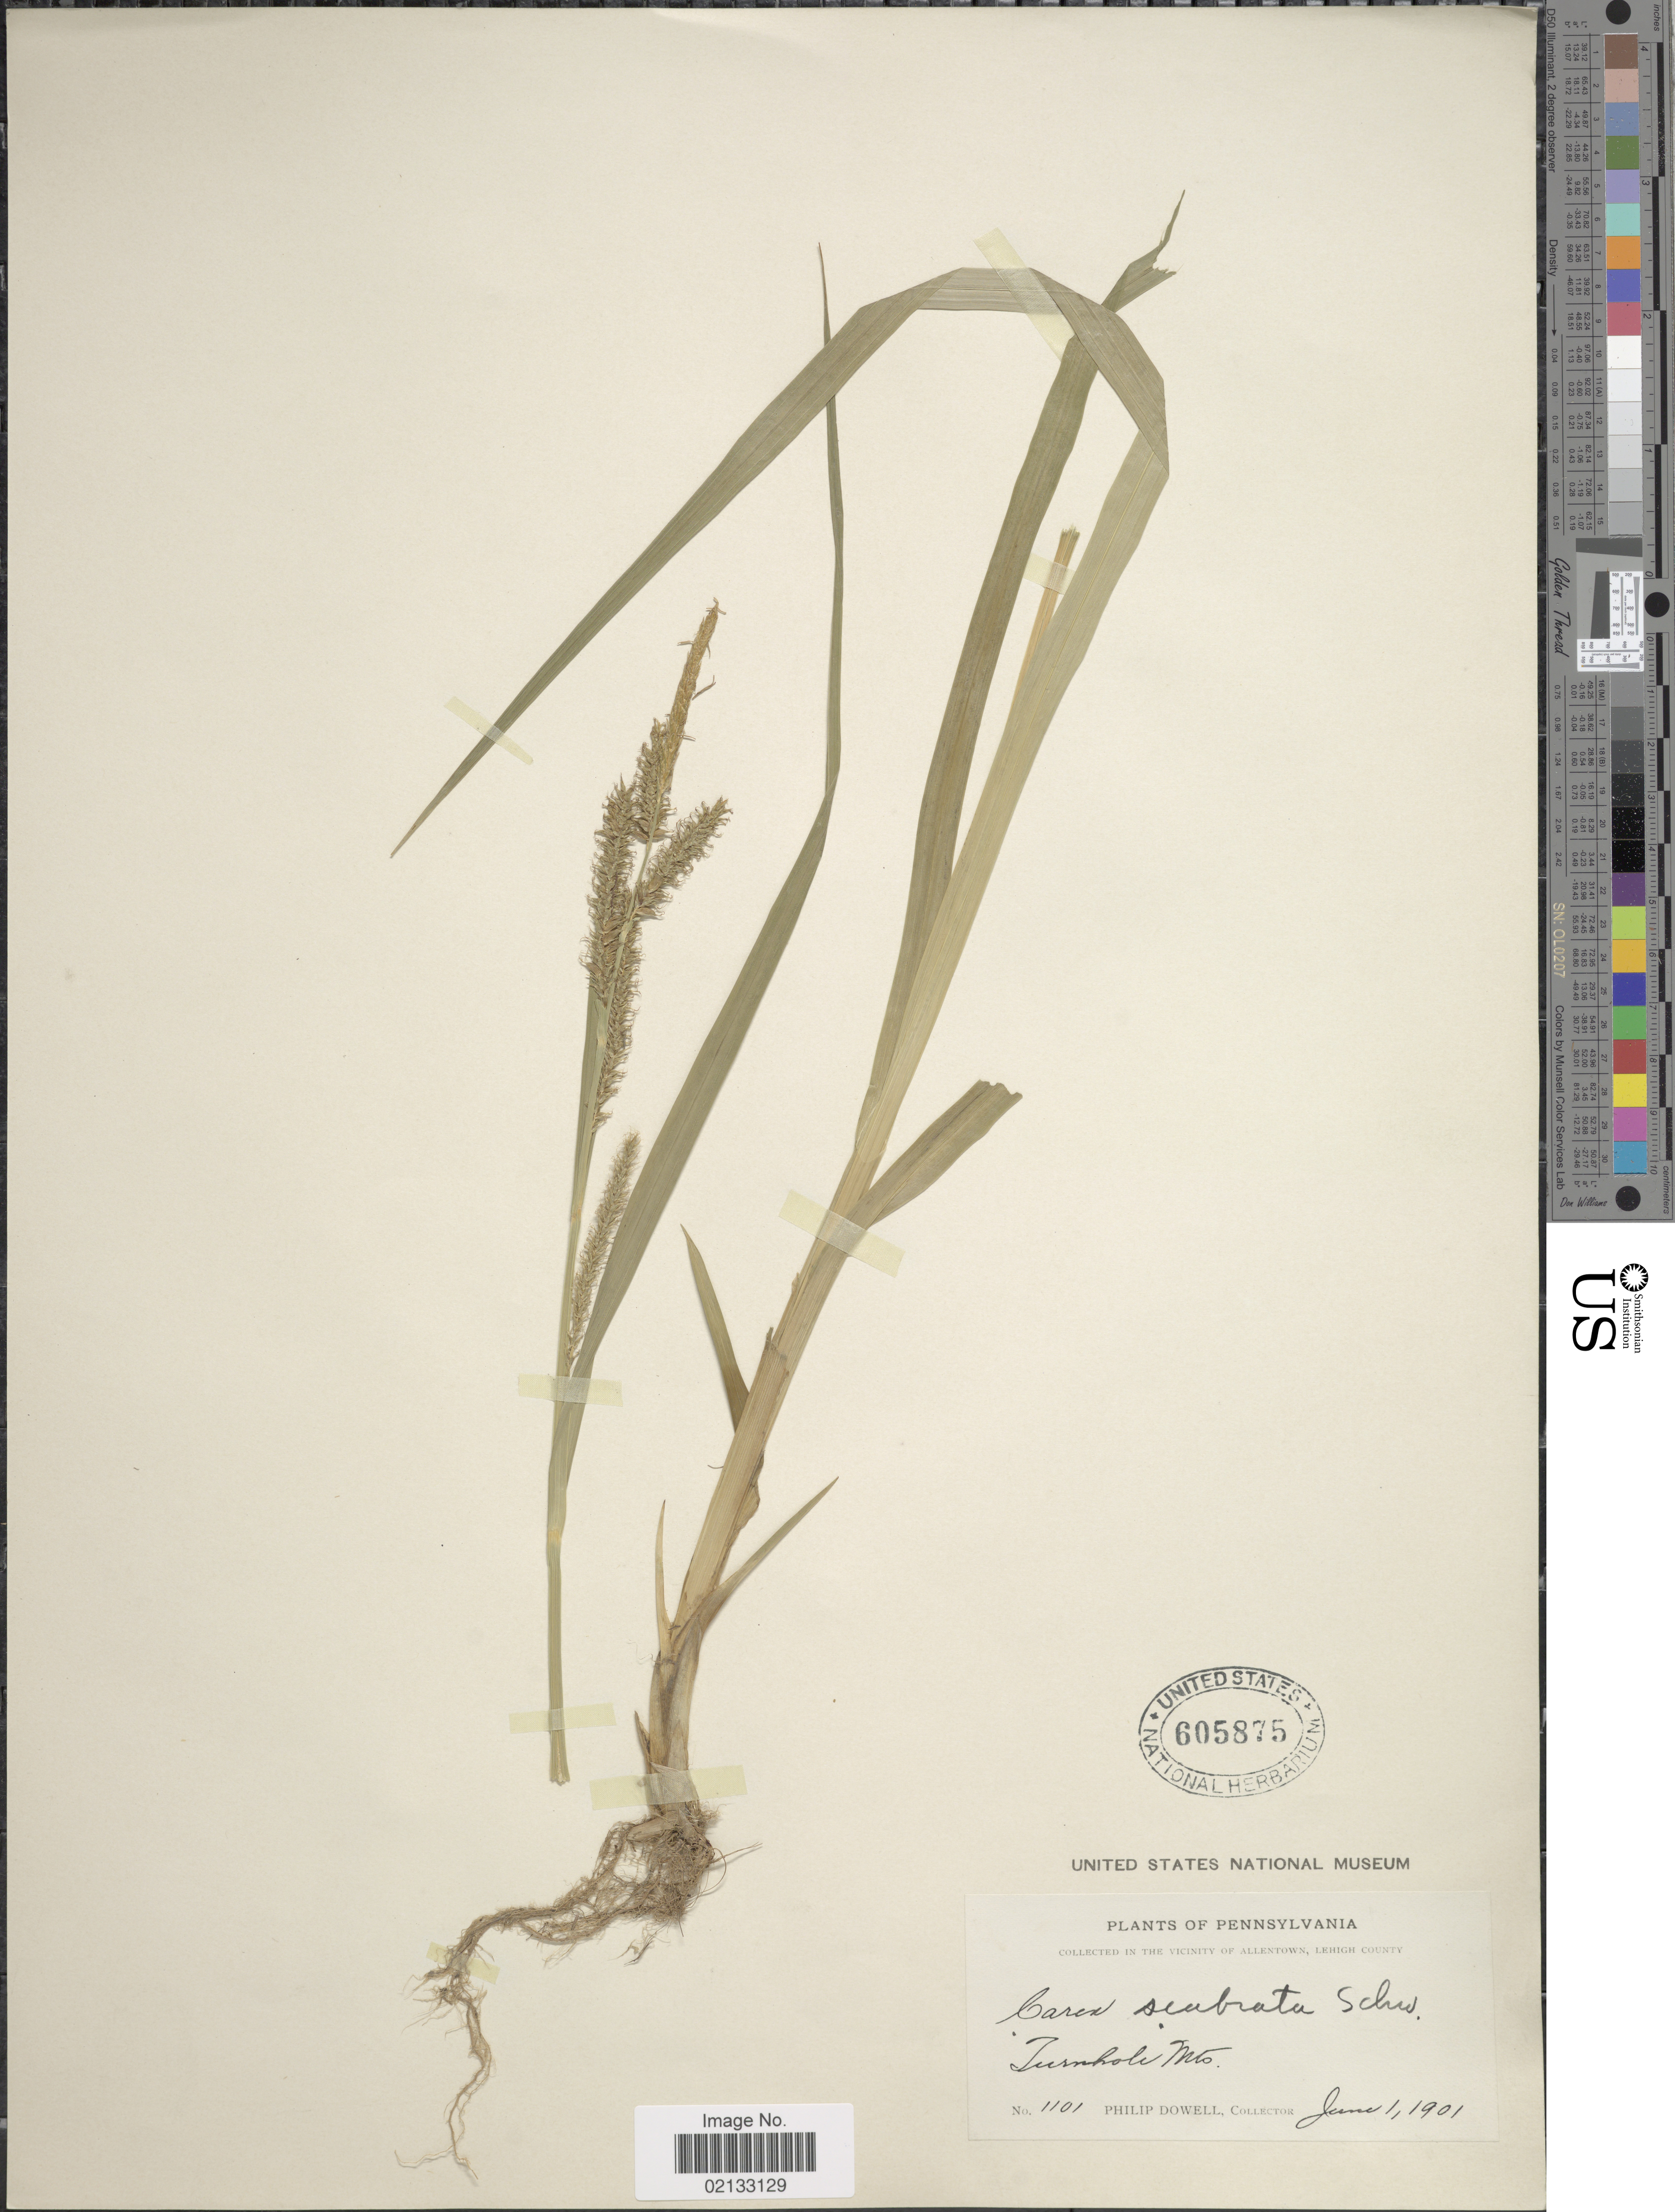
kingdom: Plantae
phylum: Tracheophyta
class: Liliopsida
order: Poales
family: Cyperaceae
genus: Carex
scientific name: Carex scabrata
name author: Schwein.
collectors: P. Dowell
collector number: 1101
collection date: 1901-06-01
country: United States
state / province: Pennsylvania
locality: In the vicinity of Allentown, Lehigh County. Turnhole Mts.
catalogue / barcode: US 605875